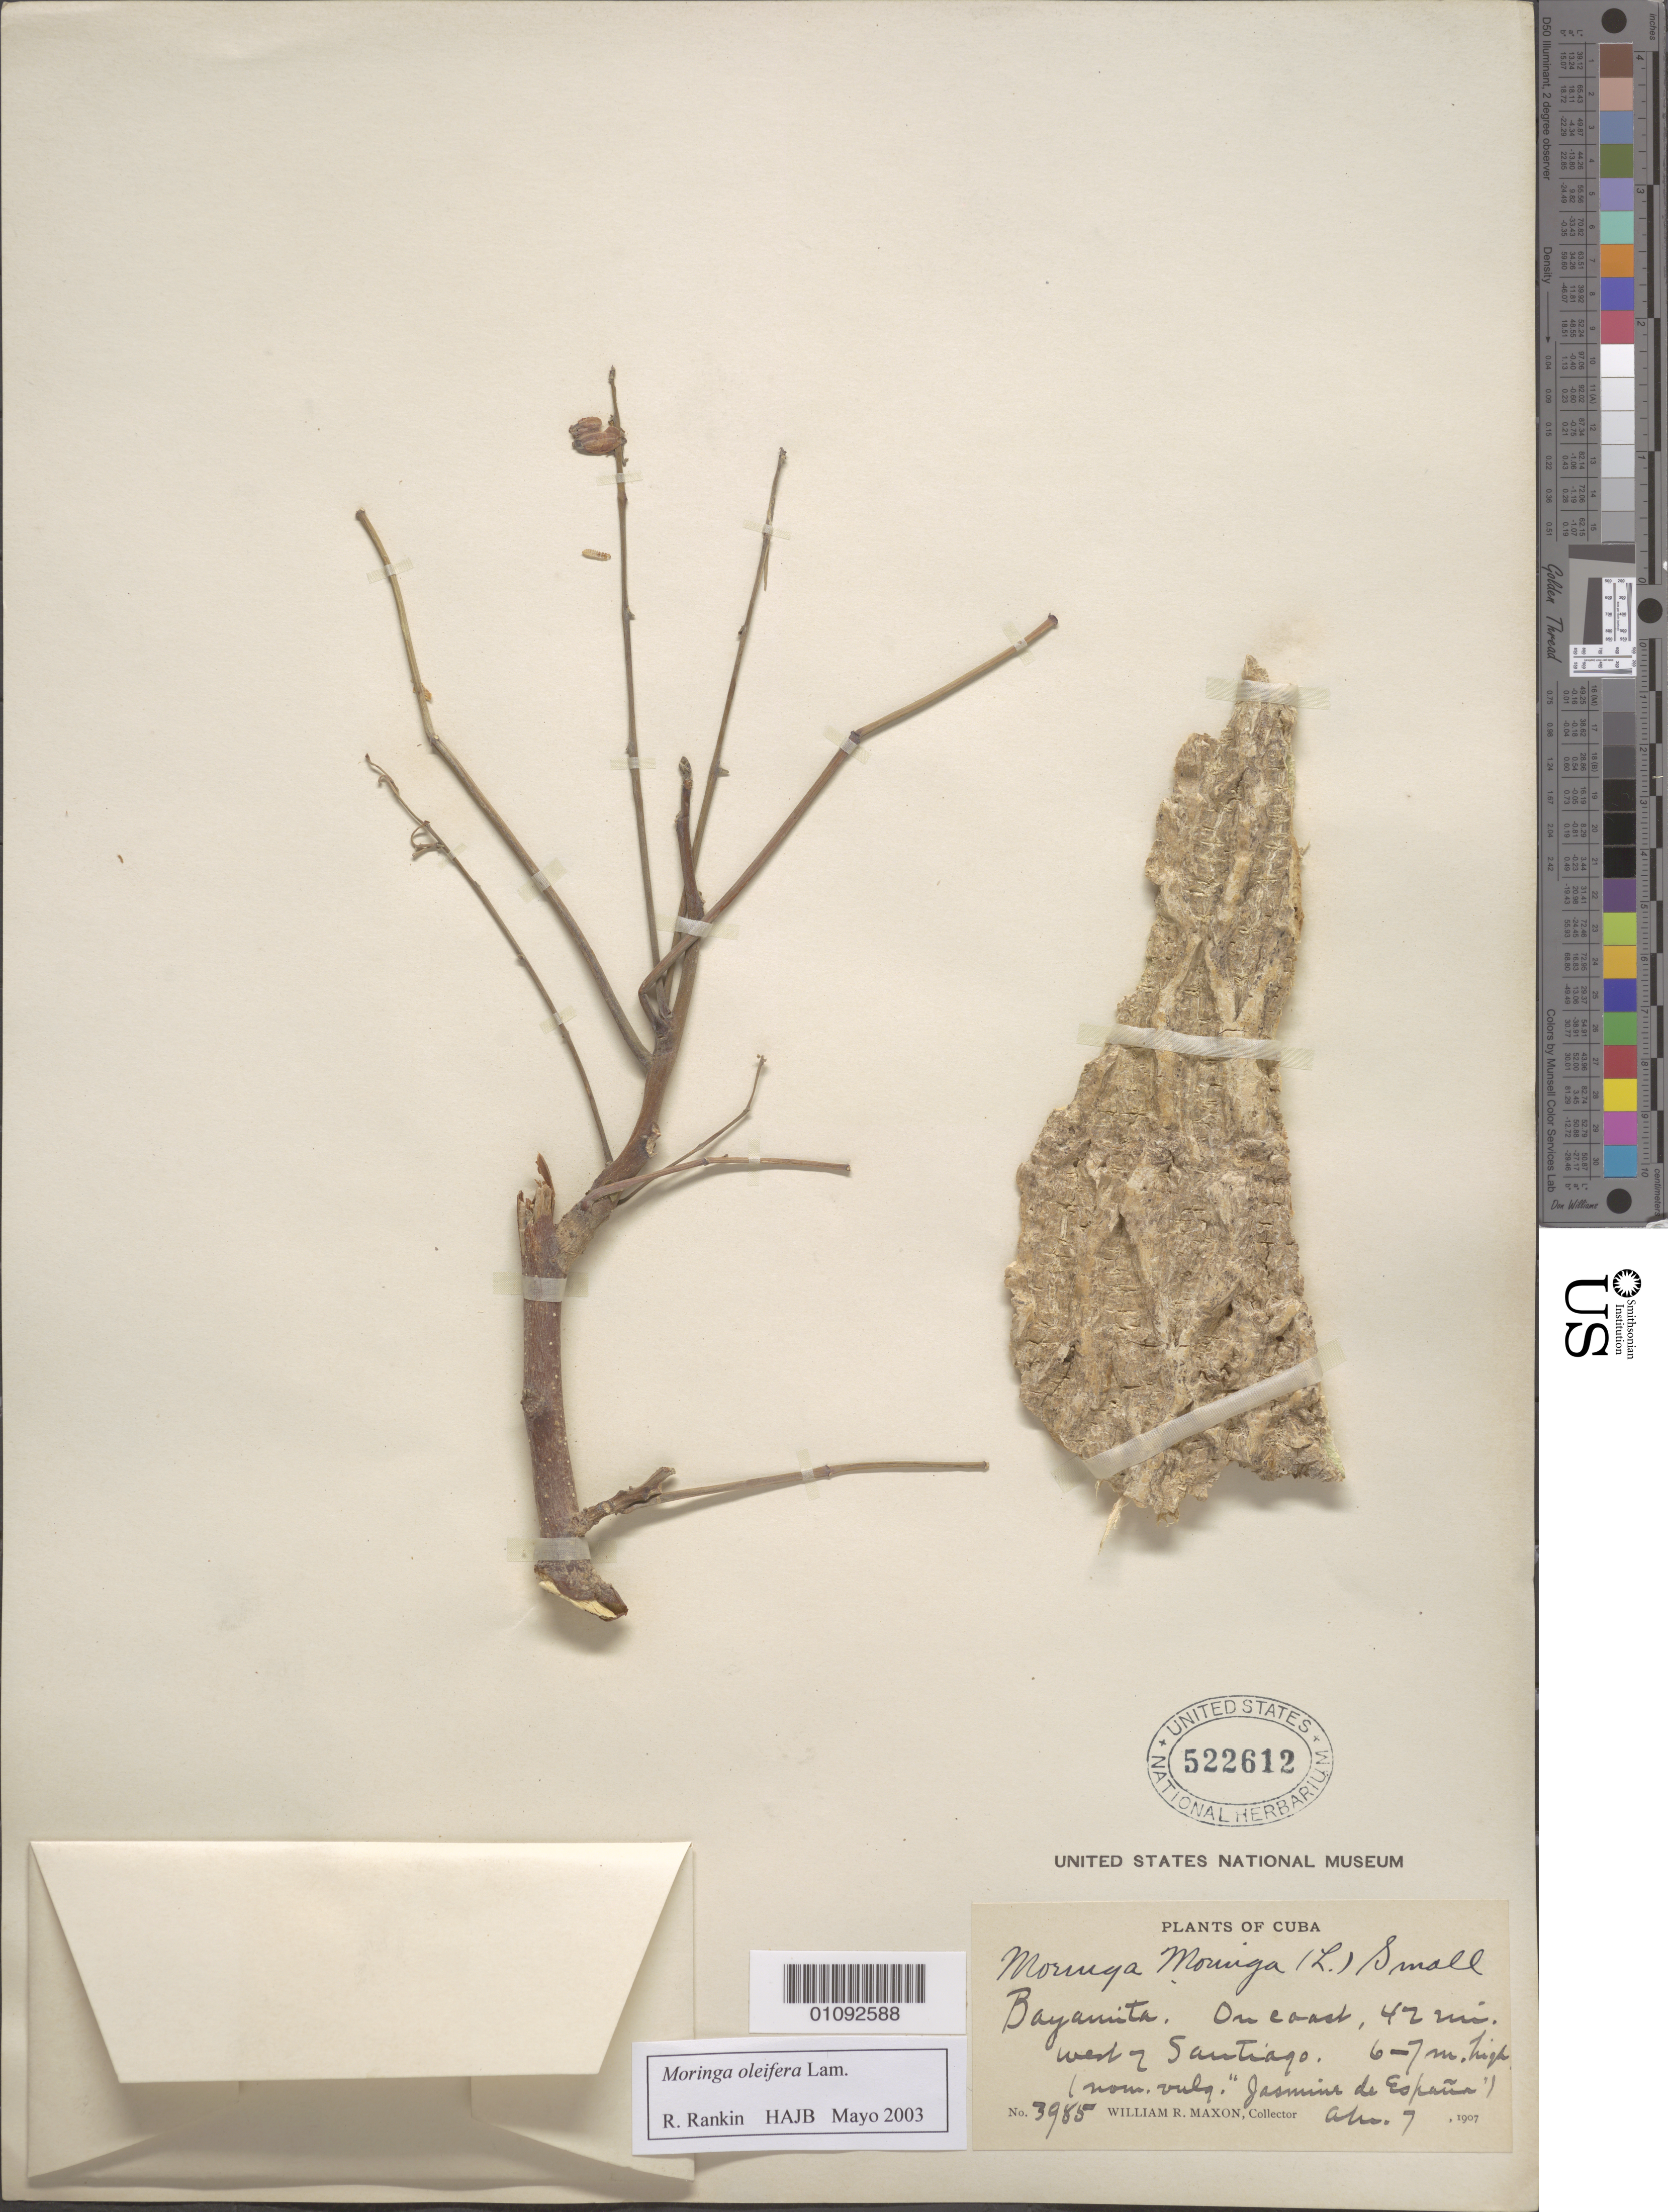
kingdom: Plantae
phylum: Tracheophyta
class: Magnoliopsida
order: Brassicales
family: Moringaceae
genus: Moringa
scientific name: Moringa oleifera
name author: Lam.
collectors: W. R. Maxon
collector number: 3985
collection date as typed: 07 Aug 1907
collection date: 1907-08-07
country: Cuba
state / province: Santiago de Cuba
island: Cuba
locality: Bayanita On coast, 42 mi W of Santiago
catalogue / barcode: US 522612